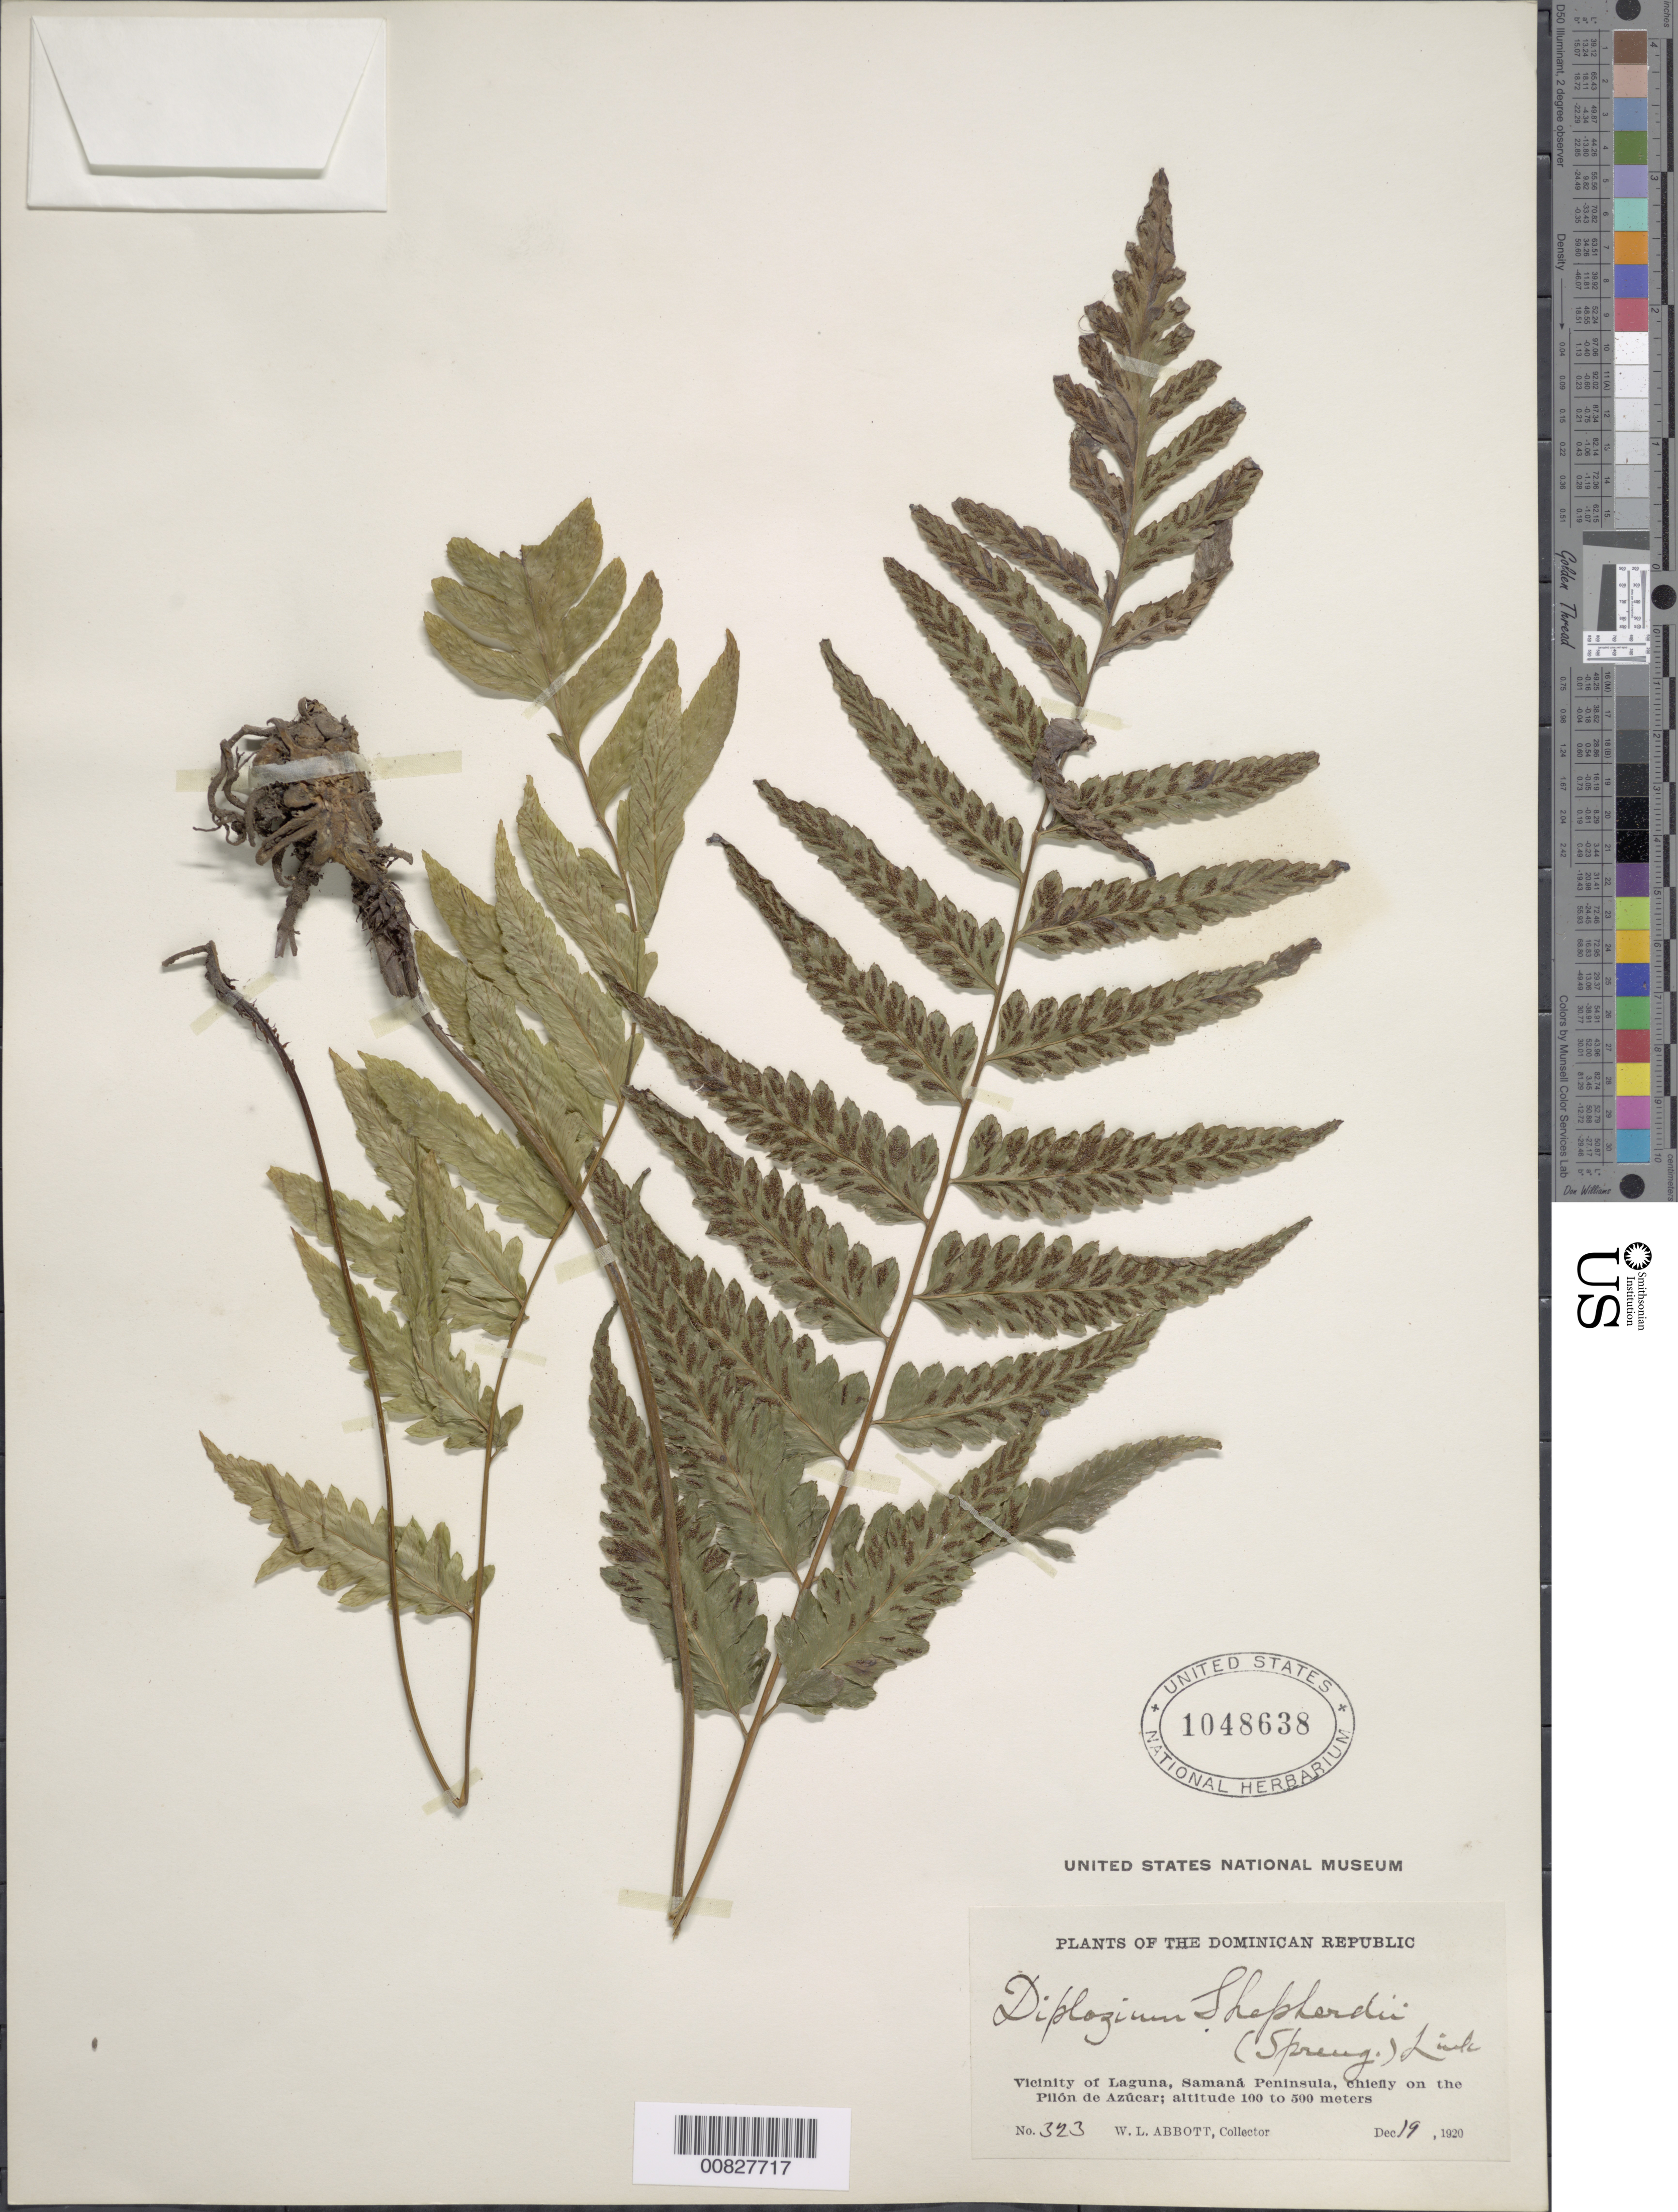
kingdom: Plantae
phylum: Tracheophyta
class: Polypodiopsida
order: Polypodiales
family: Athyriaceae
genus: Diplazium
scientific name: Diplazium cristatum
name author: (Desr.) Alston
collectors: W. L. Abbott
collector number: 323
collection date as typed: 19 Dec 1920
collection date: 1920-12-19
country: Dominican Republic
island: Hispaniola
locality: Samaná Peninsula, vicinity of Laguna, chiefly on the Pilón de Azúcar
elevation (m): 100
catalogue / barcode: US 1048638